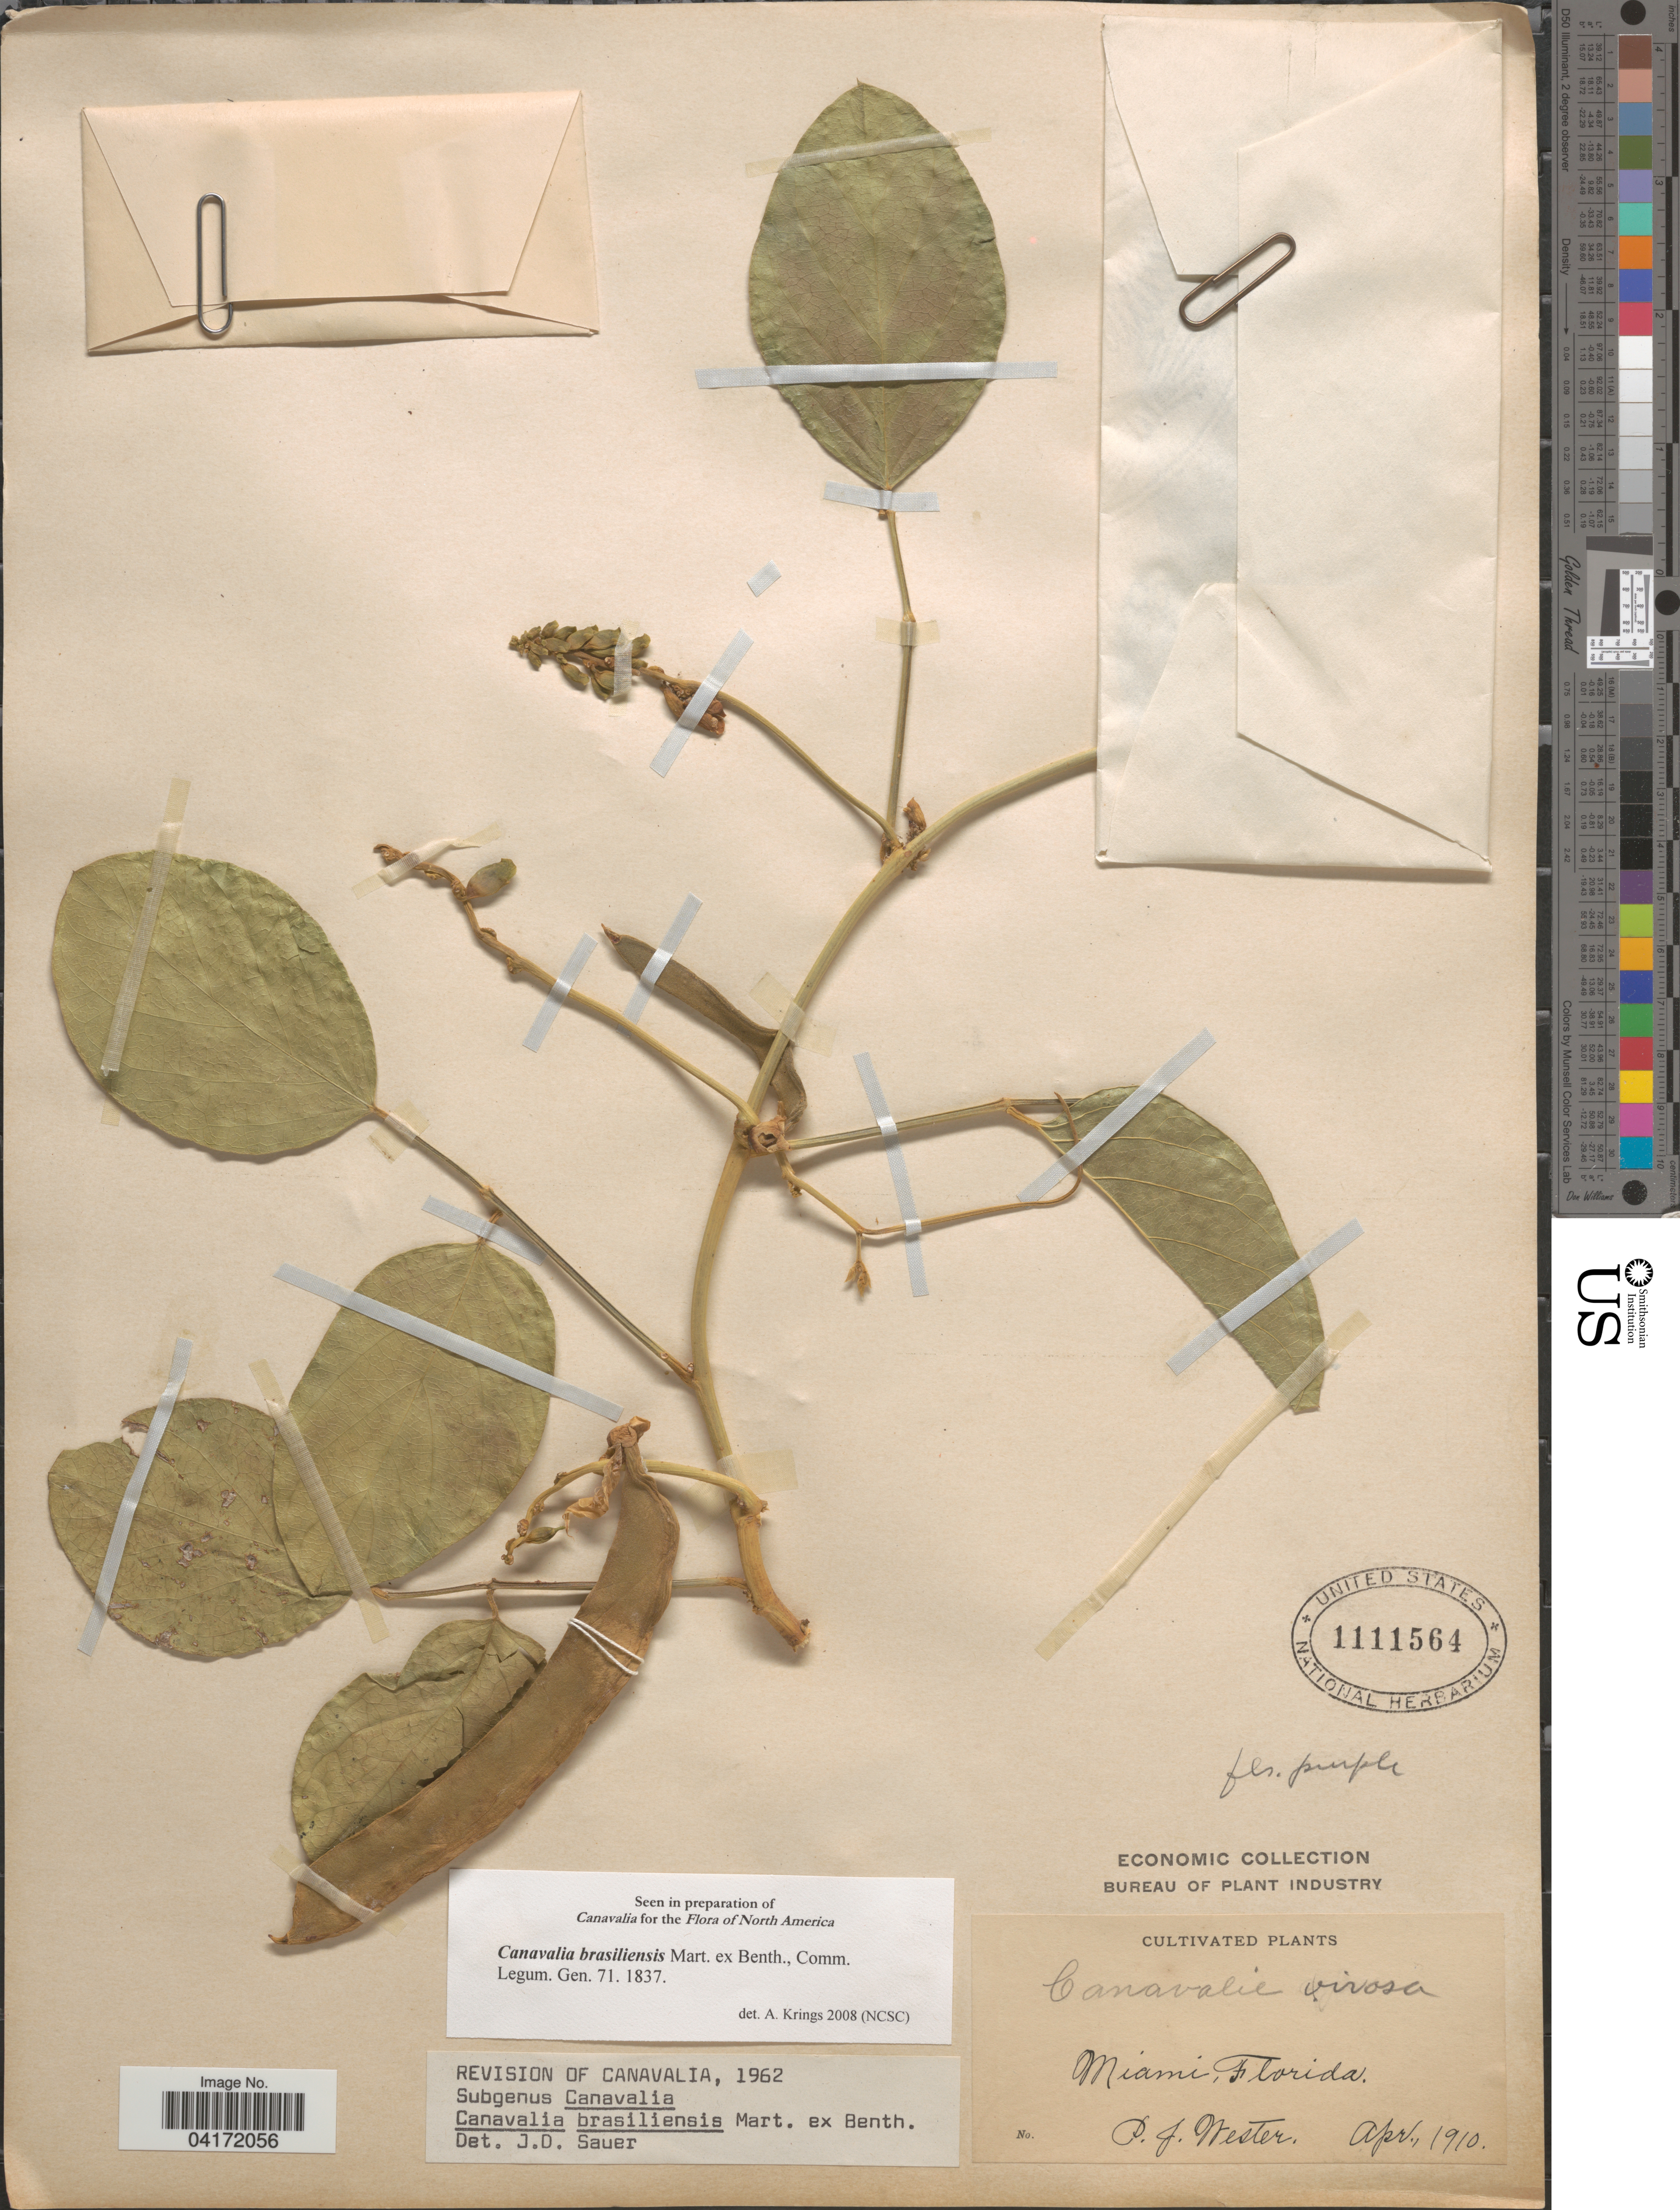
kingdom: Plantae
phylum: Tracheophyta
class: Magnoliopsida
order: Fabales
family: Fabaceae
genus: Canavalia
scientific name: Canavalia brasiliensis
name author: Mart. ex Benth.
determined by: Krings, A.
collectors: P. J. Wester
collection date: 1910-04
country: United States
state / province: Florida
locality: Cultivated. Miami.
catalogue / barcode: US 1111564